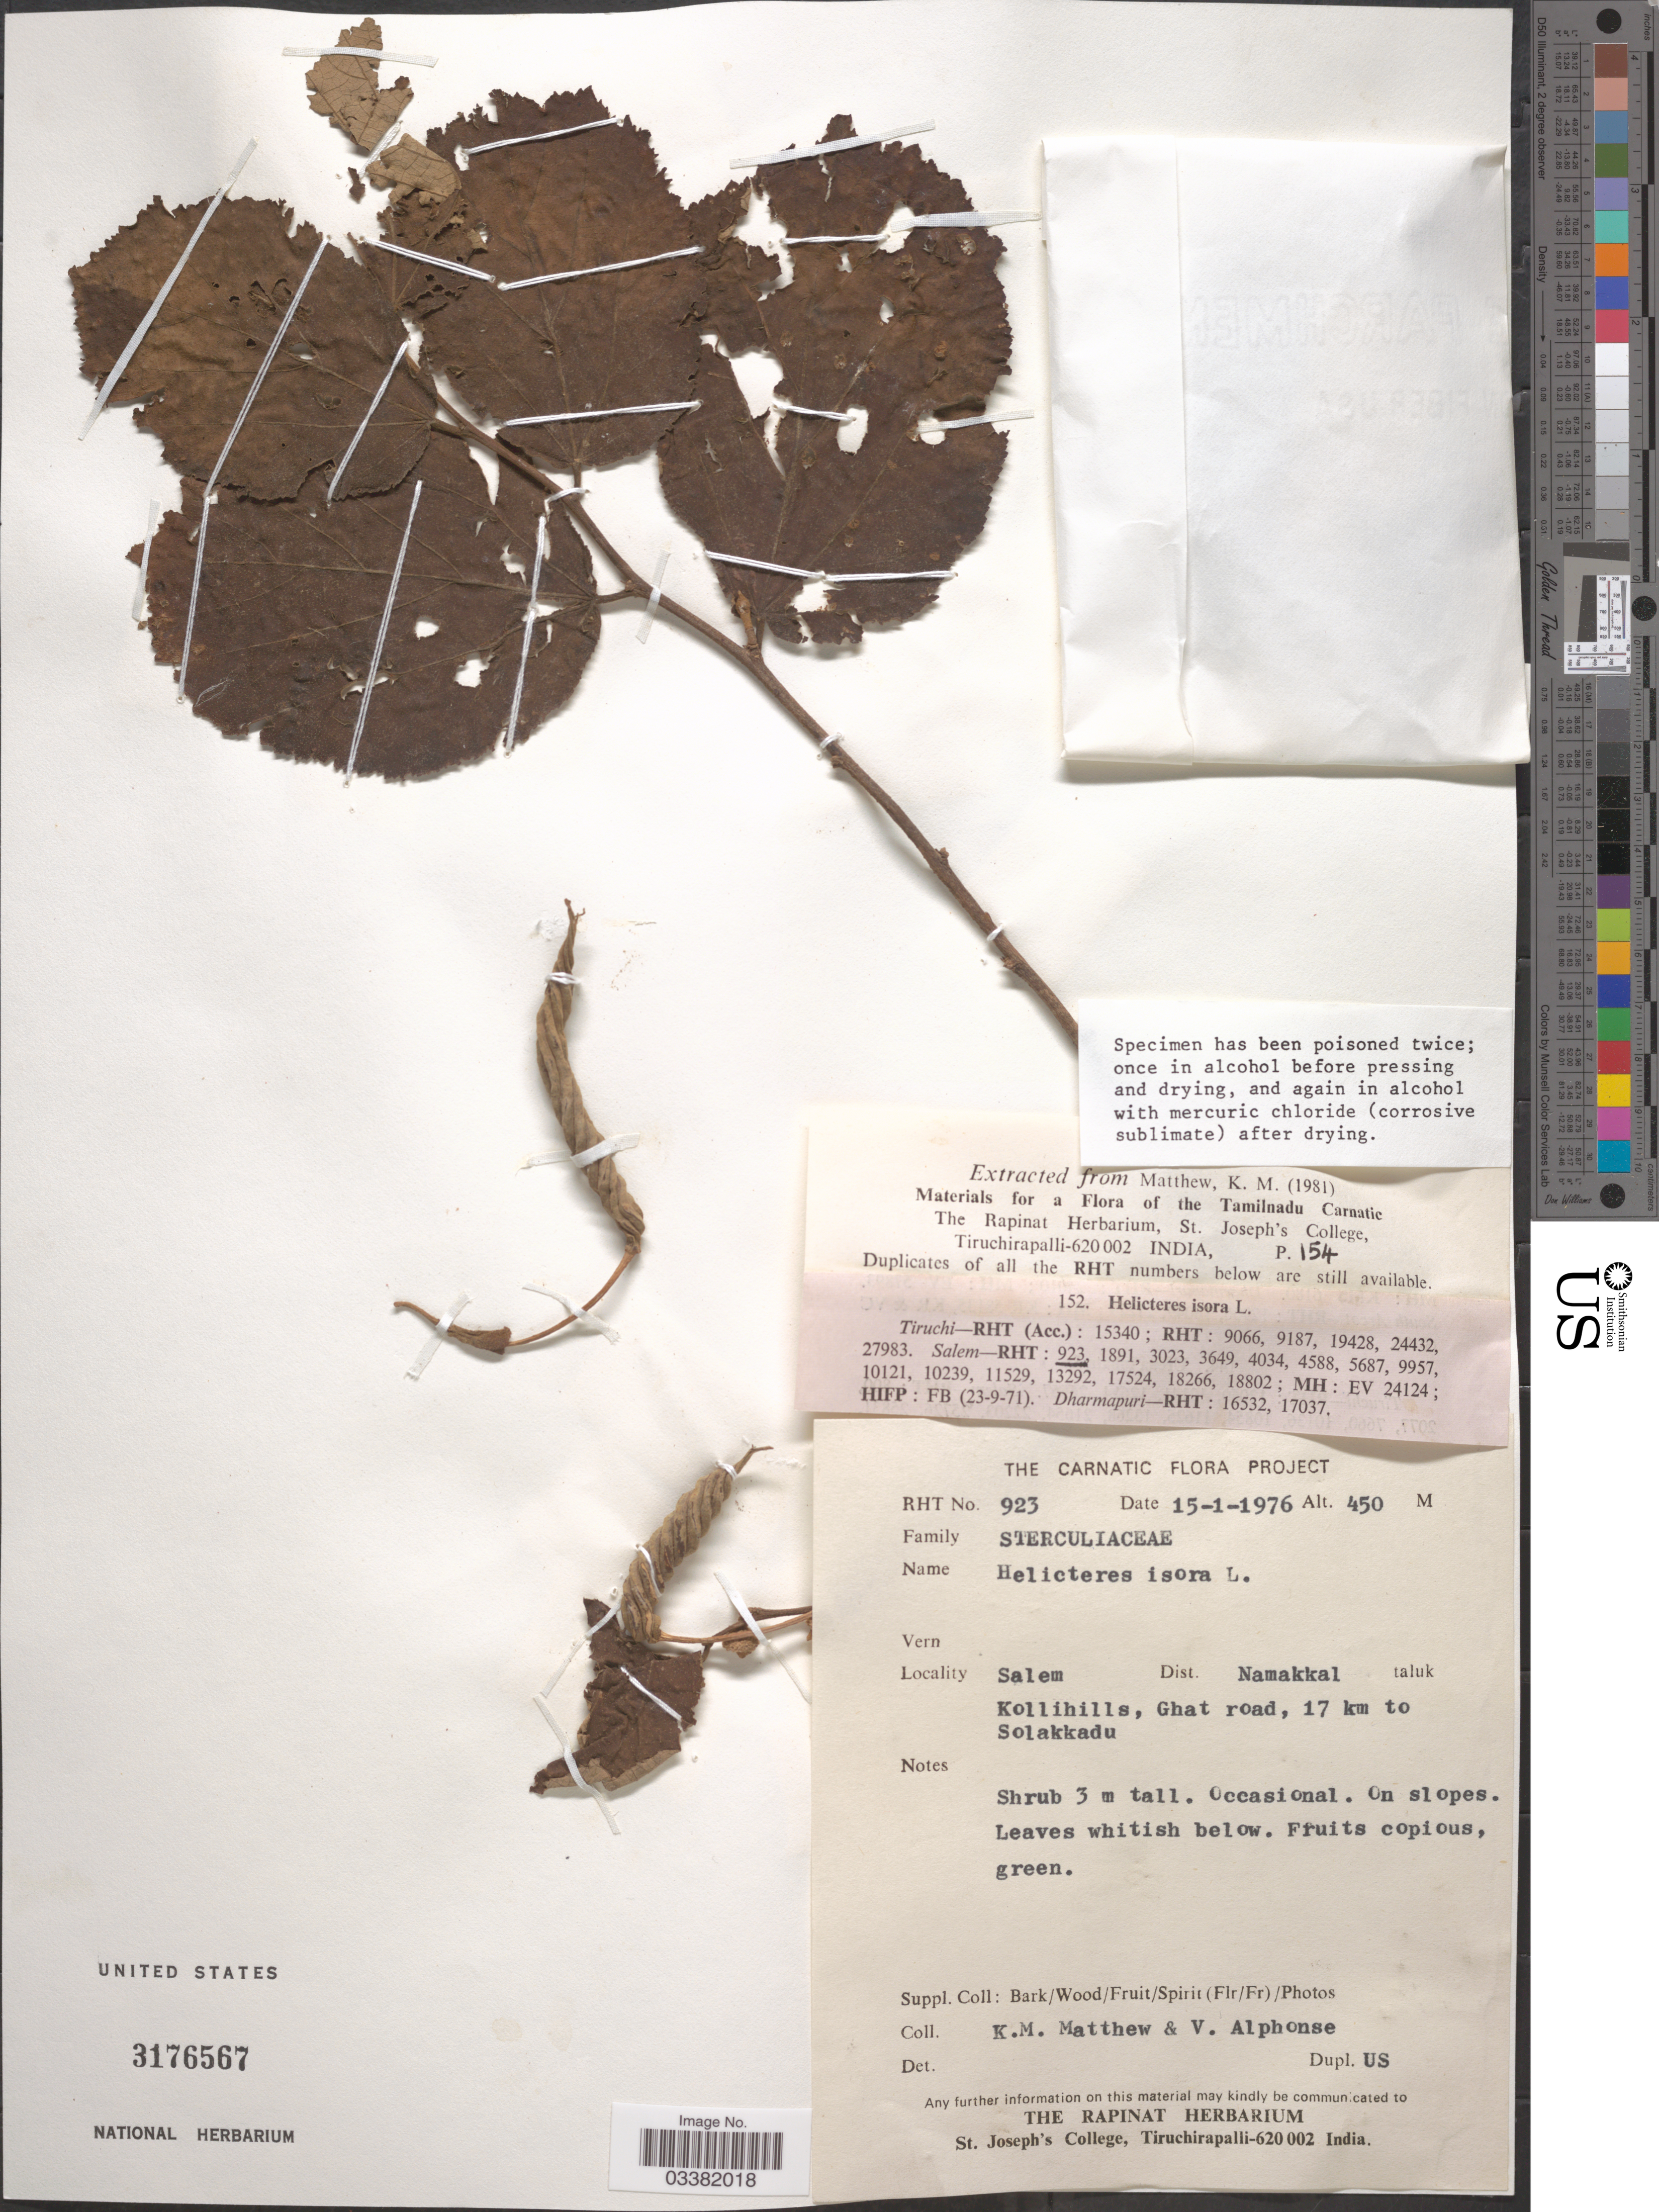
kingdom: Plantae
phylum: Tracheophyta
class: Magnoliopsida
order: Malvales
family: Malvaceae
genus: Helicteres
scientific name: Helicteres isora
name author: L.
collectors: K. M. Matthew & V. Alphonse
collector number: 923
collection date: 1976-01-15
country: India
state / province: Tamil Nadu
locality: Salem Dist. Namakkal taluk Kollihills, Ghat road, 17 km to Solakkadu.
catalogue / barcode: US 3176567